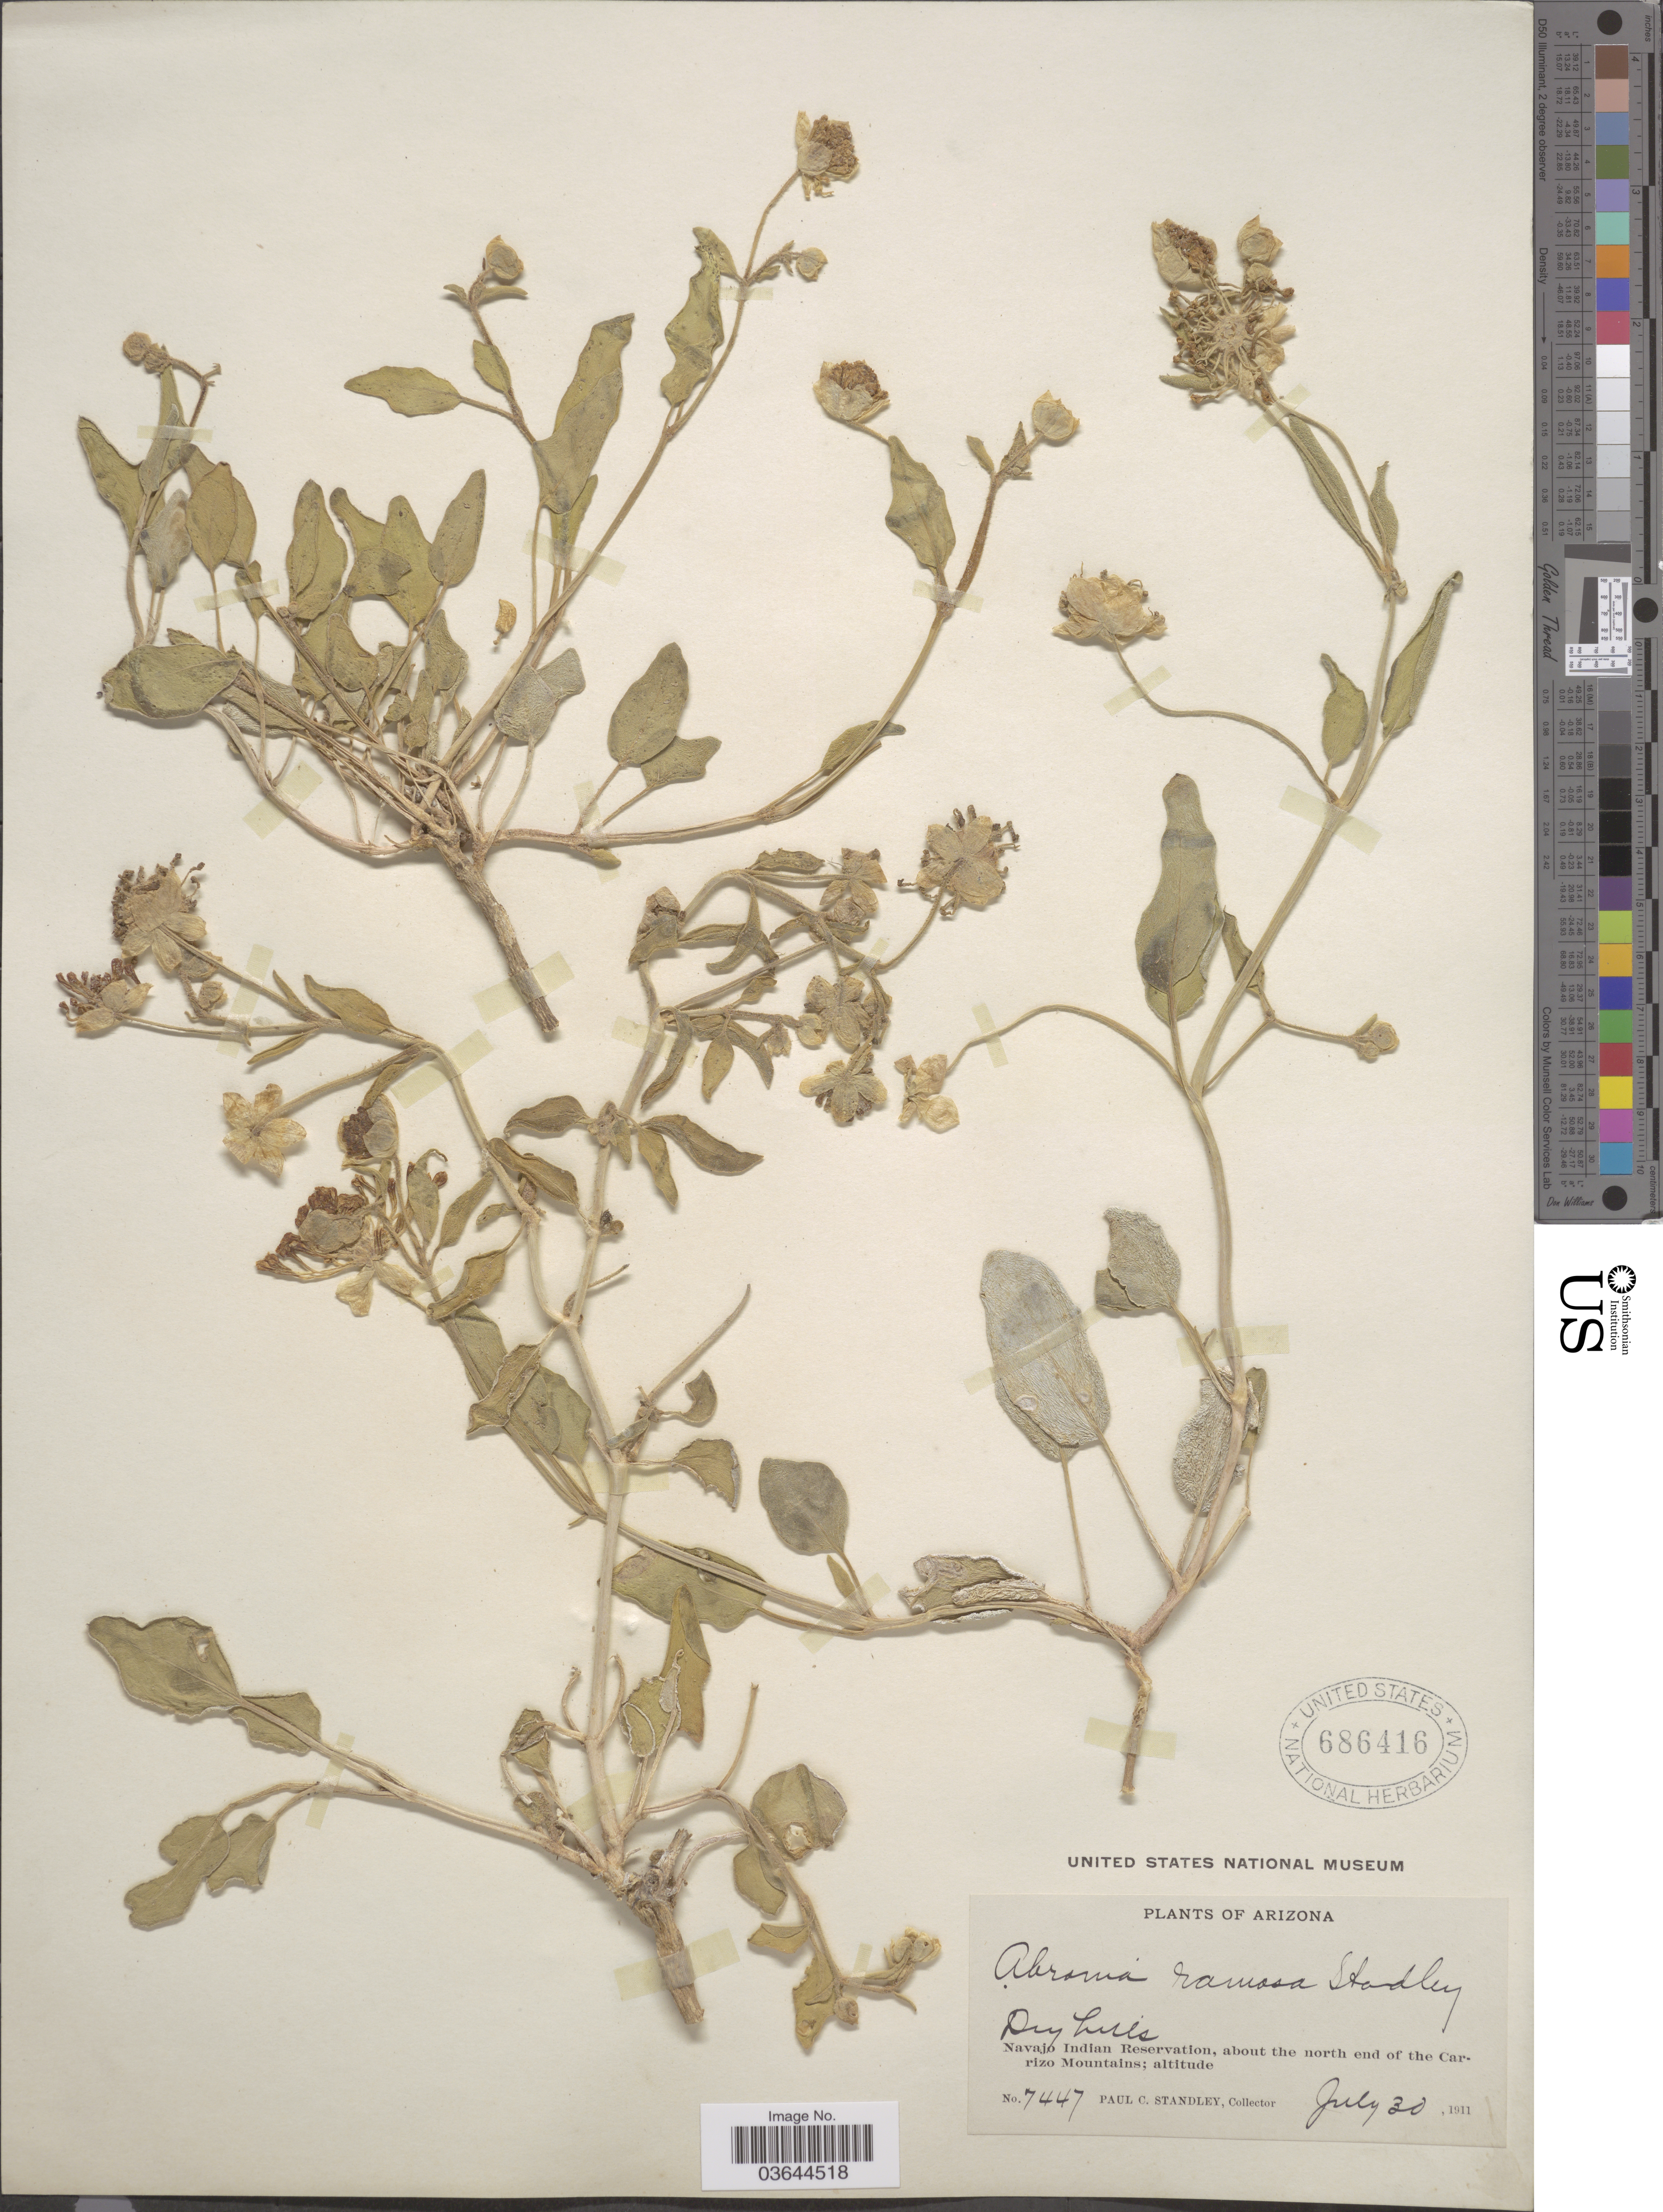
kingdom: Plantae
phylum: Tracheophyta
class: Magnoliopsida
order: Caryophyllales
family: Nyctaginaceae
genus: Abronia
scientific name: Abronia elliptica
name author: A. Nelson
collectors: P. C. Standley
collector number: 7447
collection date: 1911-07-30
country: United States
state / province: Arizona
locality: Navajo Indian Reservation, about the north end of the Carizo Mountains.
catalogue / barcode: US 686416